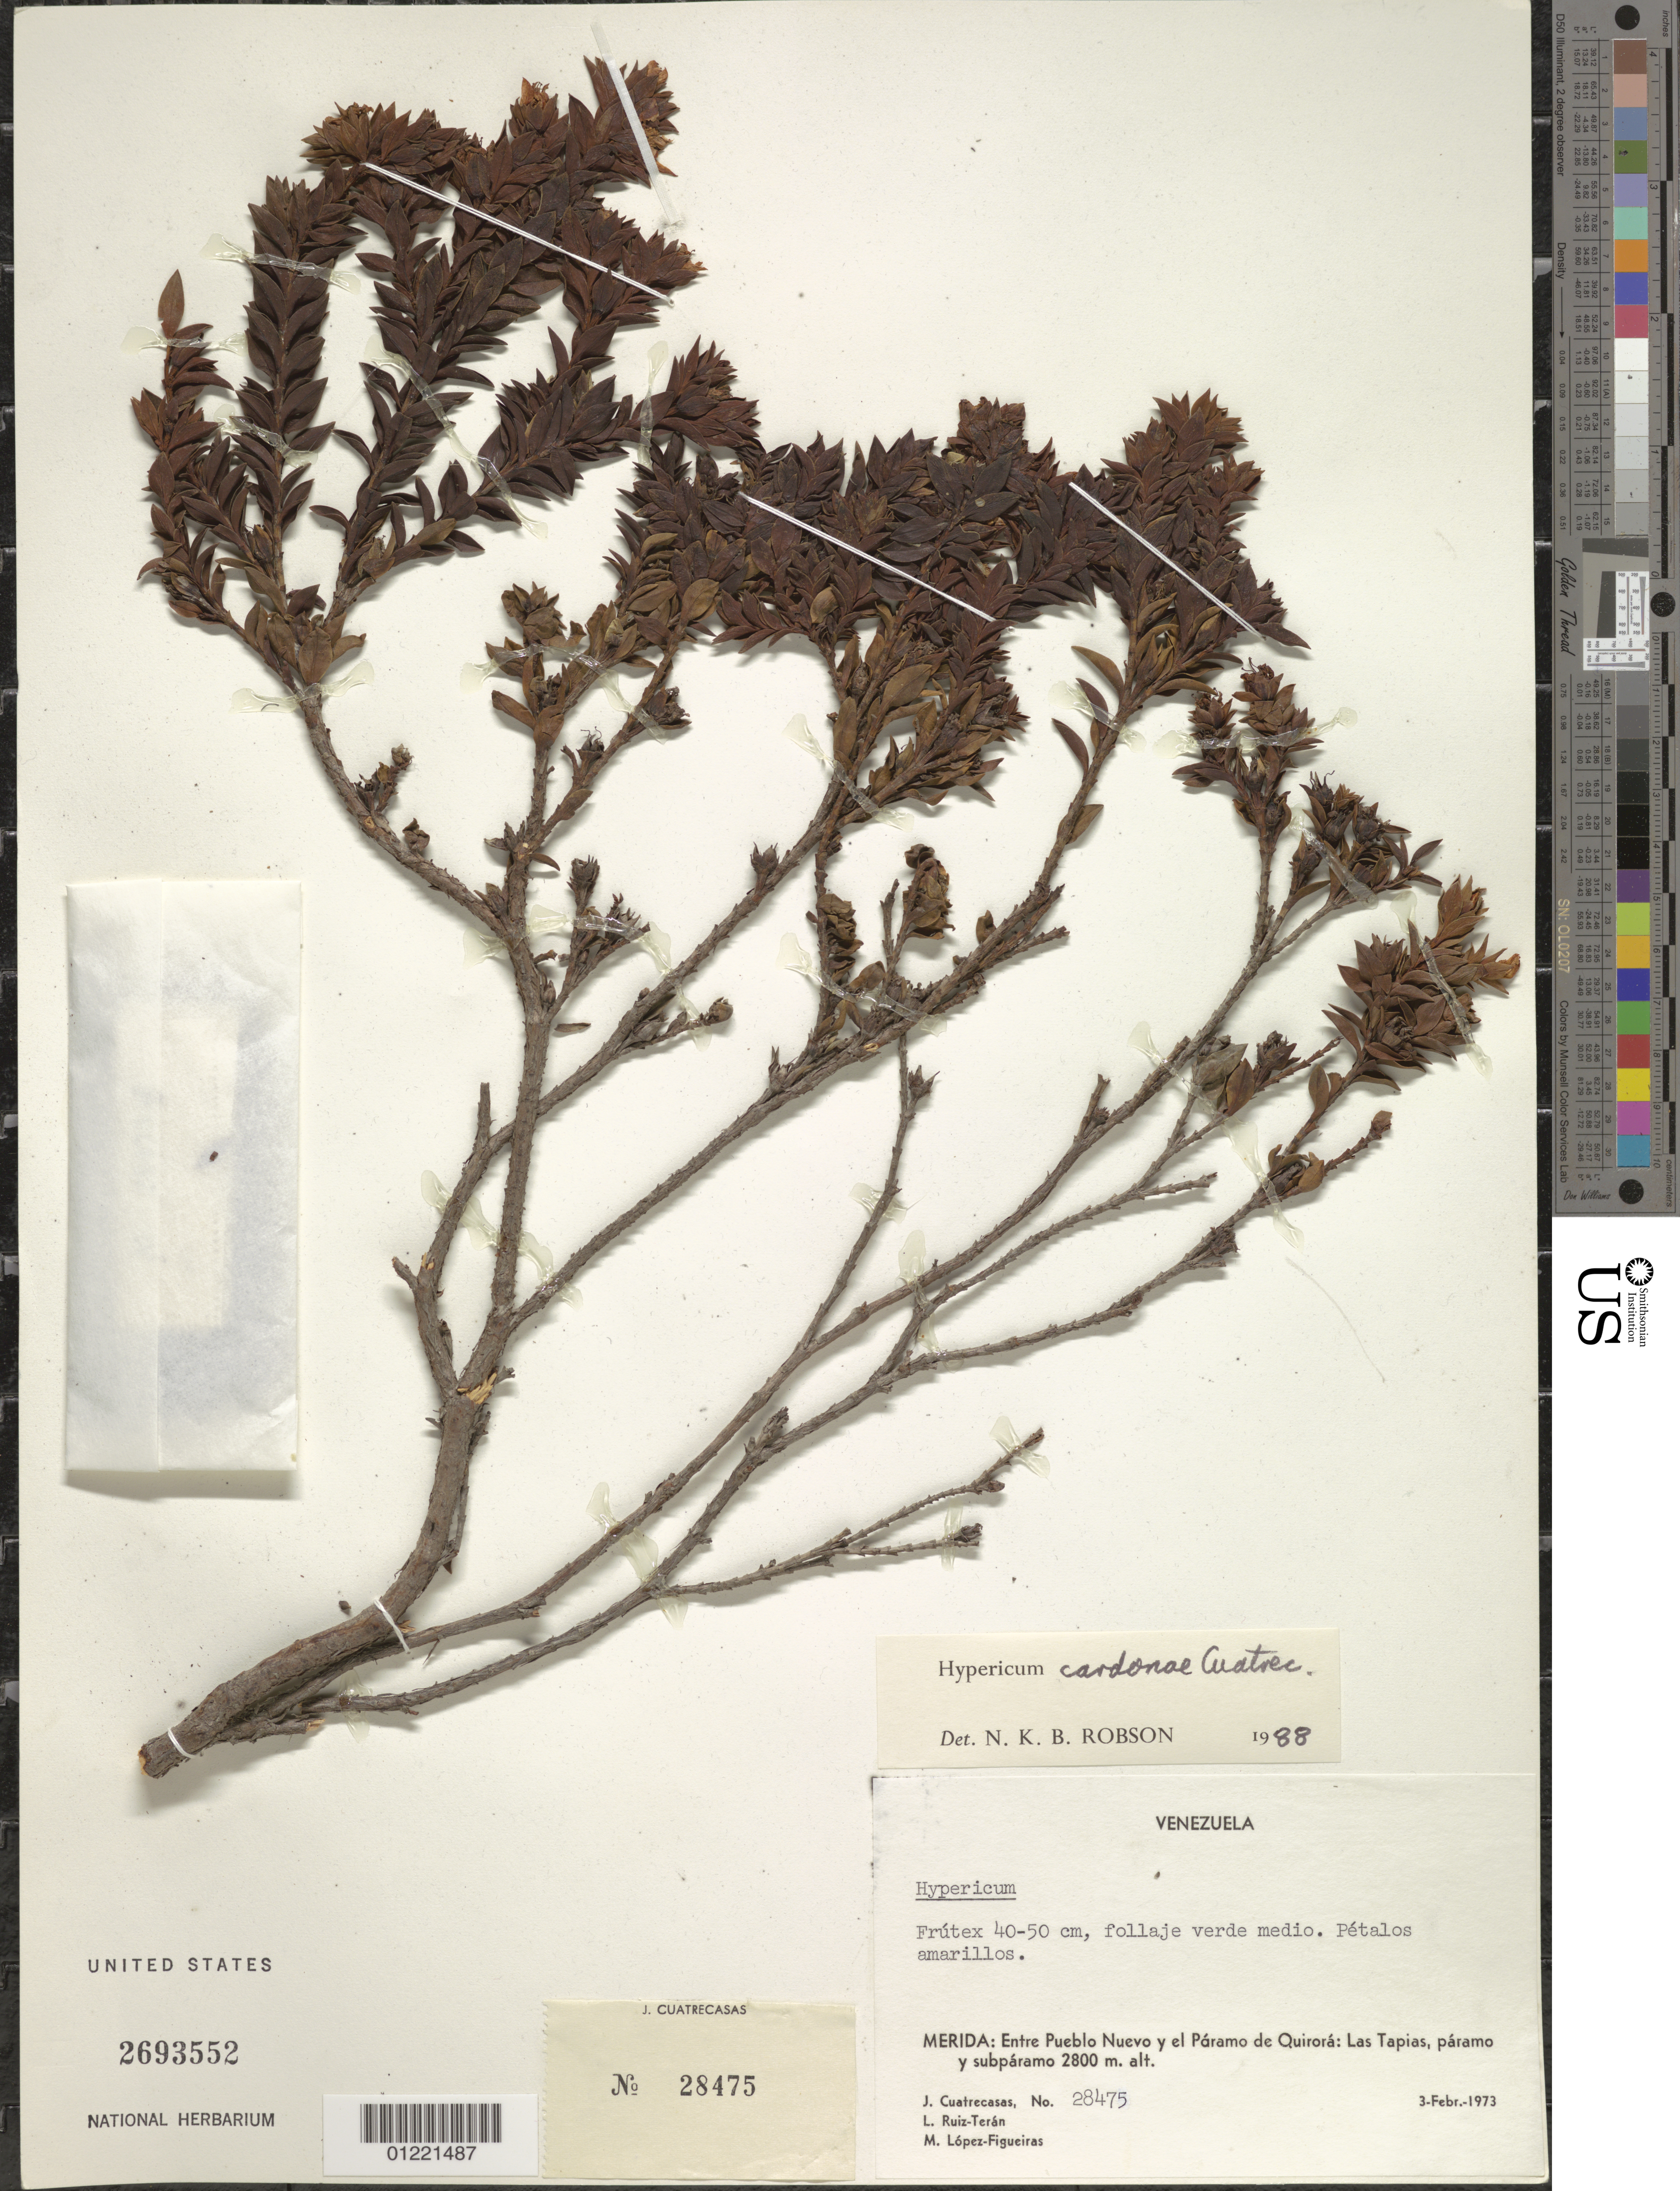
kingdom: Plantae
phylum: Tracheophyta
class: Magnoliopsida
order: Malpighiales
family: Hypericaceae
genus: Hypericum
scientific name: Hypericum cardonae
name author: Cuatrec.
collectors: J. Cuatrecasas, L. E. Ruíz-Terán & M. López Figueiras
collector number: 28475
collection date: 1973-02-03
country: Venezuela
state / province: Mérida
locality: Entre Pueblo Nuevo y el Páramo de Quirorá: Las Tapias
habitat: paramo y subparamo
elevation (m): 2800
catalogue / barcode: US 2693552